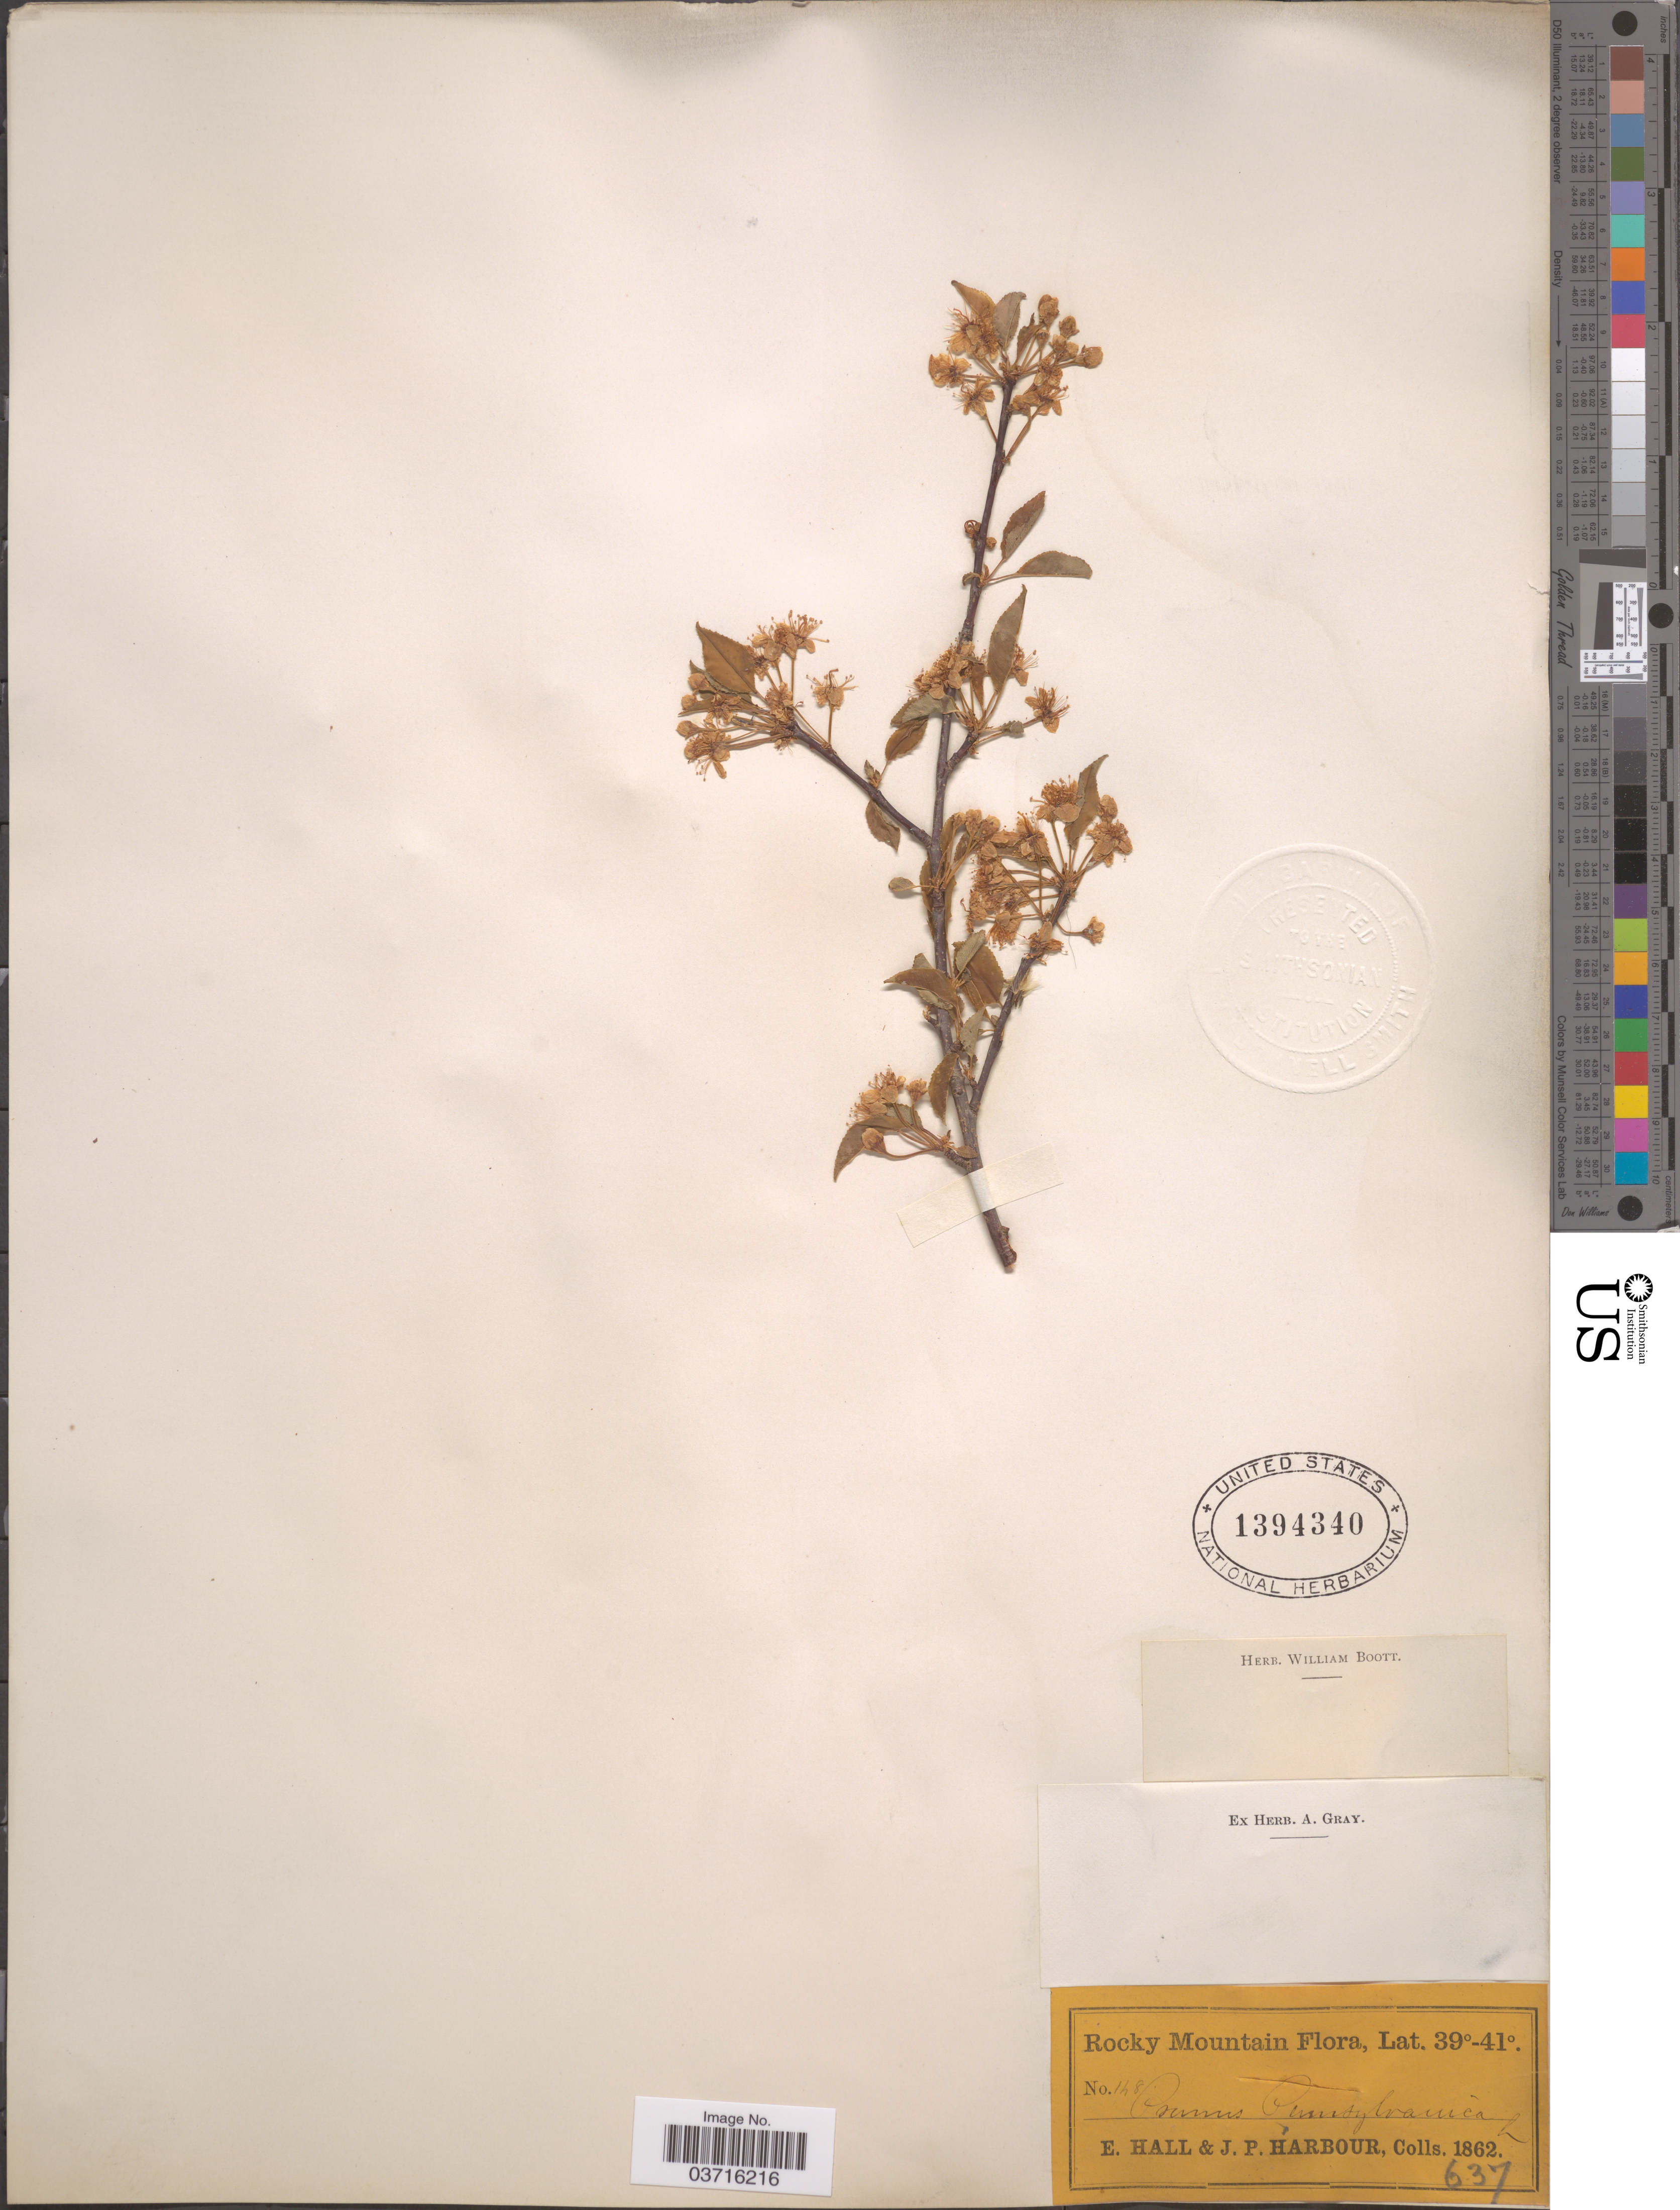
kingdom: Plantae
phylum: Tracheophyta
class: Magnoliopsida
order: Rosales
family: Rosaceae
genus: Prunus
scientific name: Prunus pensylvanica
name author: L. f.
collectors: E. Hall & J. Harbour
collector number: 148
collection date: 1862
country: United States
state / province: Colorado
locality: Rocky Mountain.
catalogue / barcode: US 1394340